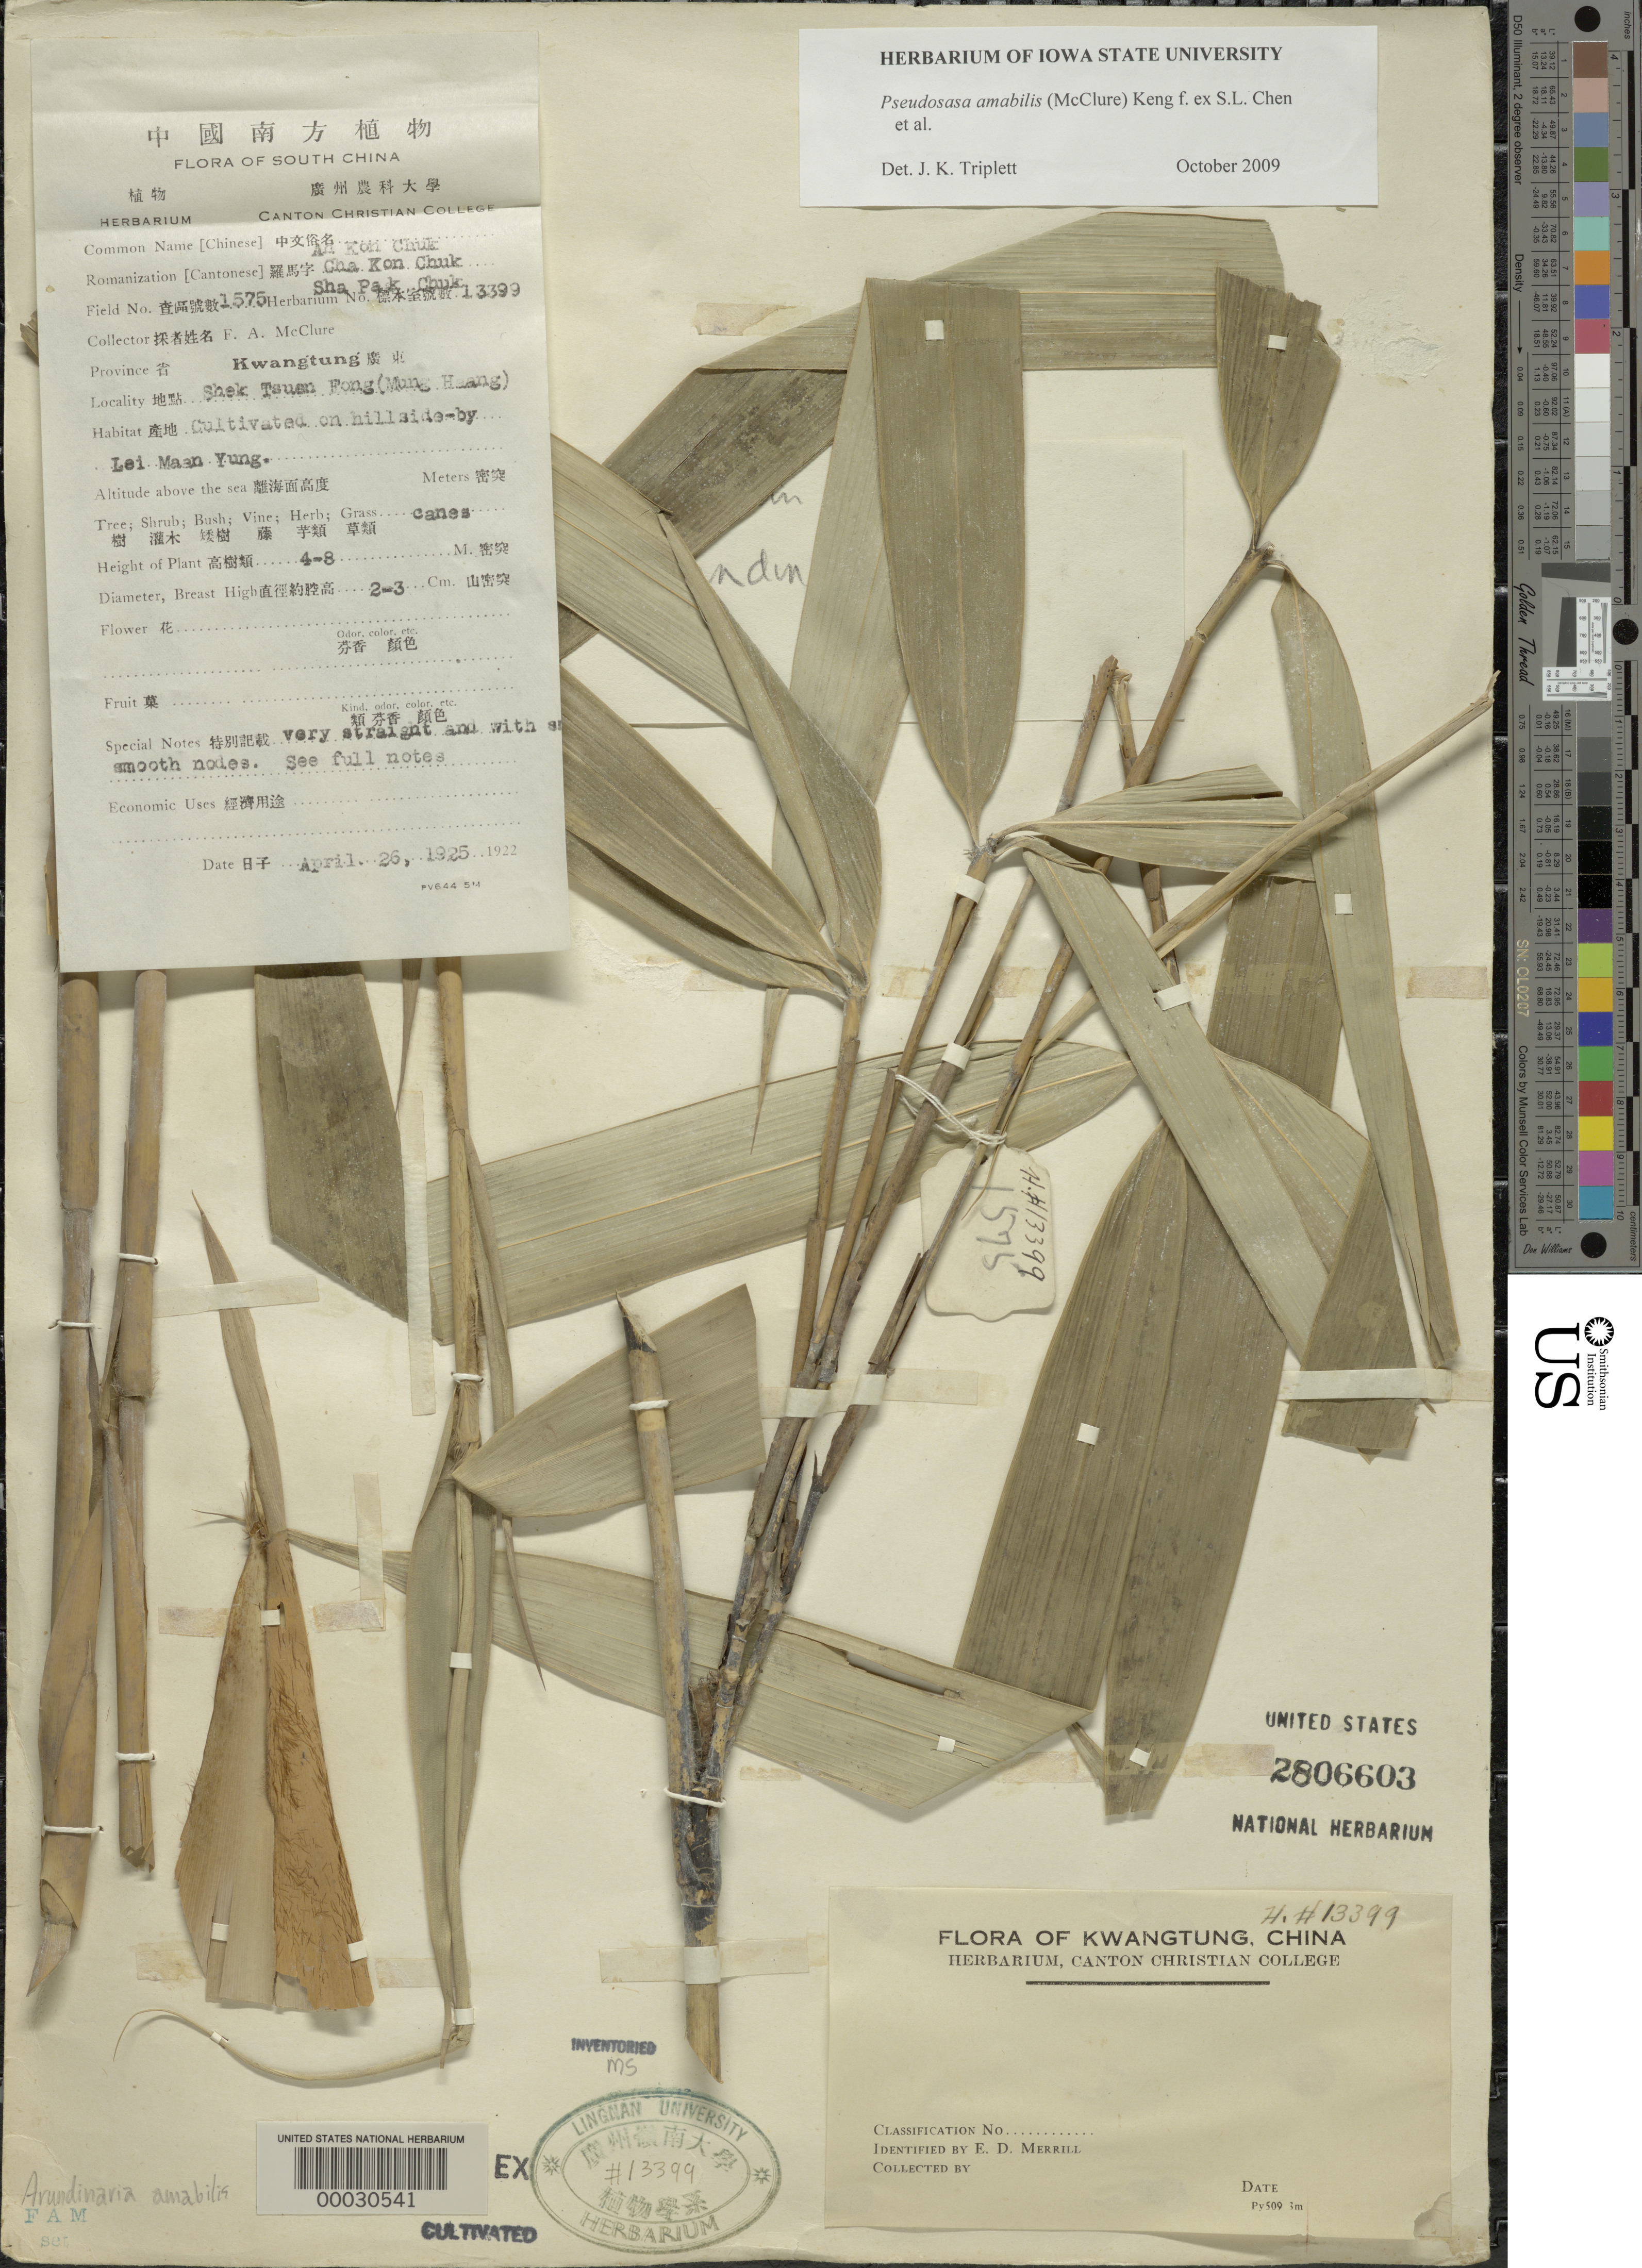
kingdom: Plantae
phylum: Tracheophyta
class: Liliopsida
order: Poales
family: Poaceae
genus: Pseudosasa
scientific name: Pseudosasa amabilis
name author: (McClure) Keng f.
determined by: Triplett, J. K.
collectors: F. A. McClure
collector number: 1575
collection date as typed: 26 Apr 1925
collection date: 1925-04-26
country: China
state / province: Guangdong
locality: Shek Tsuen Fong (Mung Huang) Lei Maan Yung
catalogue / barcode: US 2806603